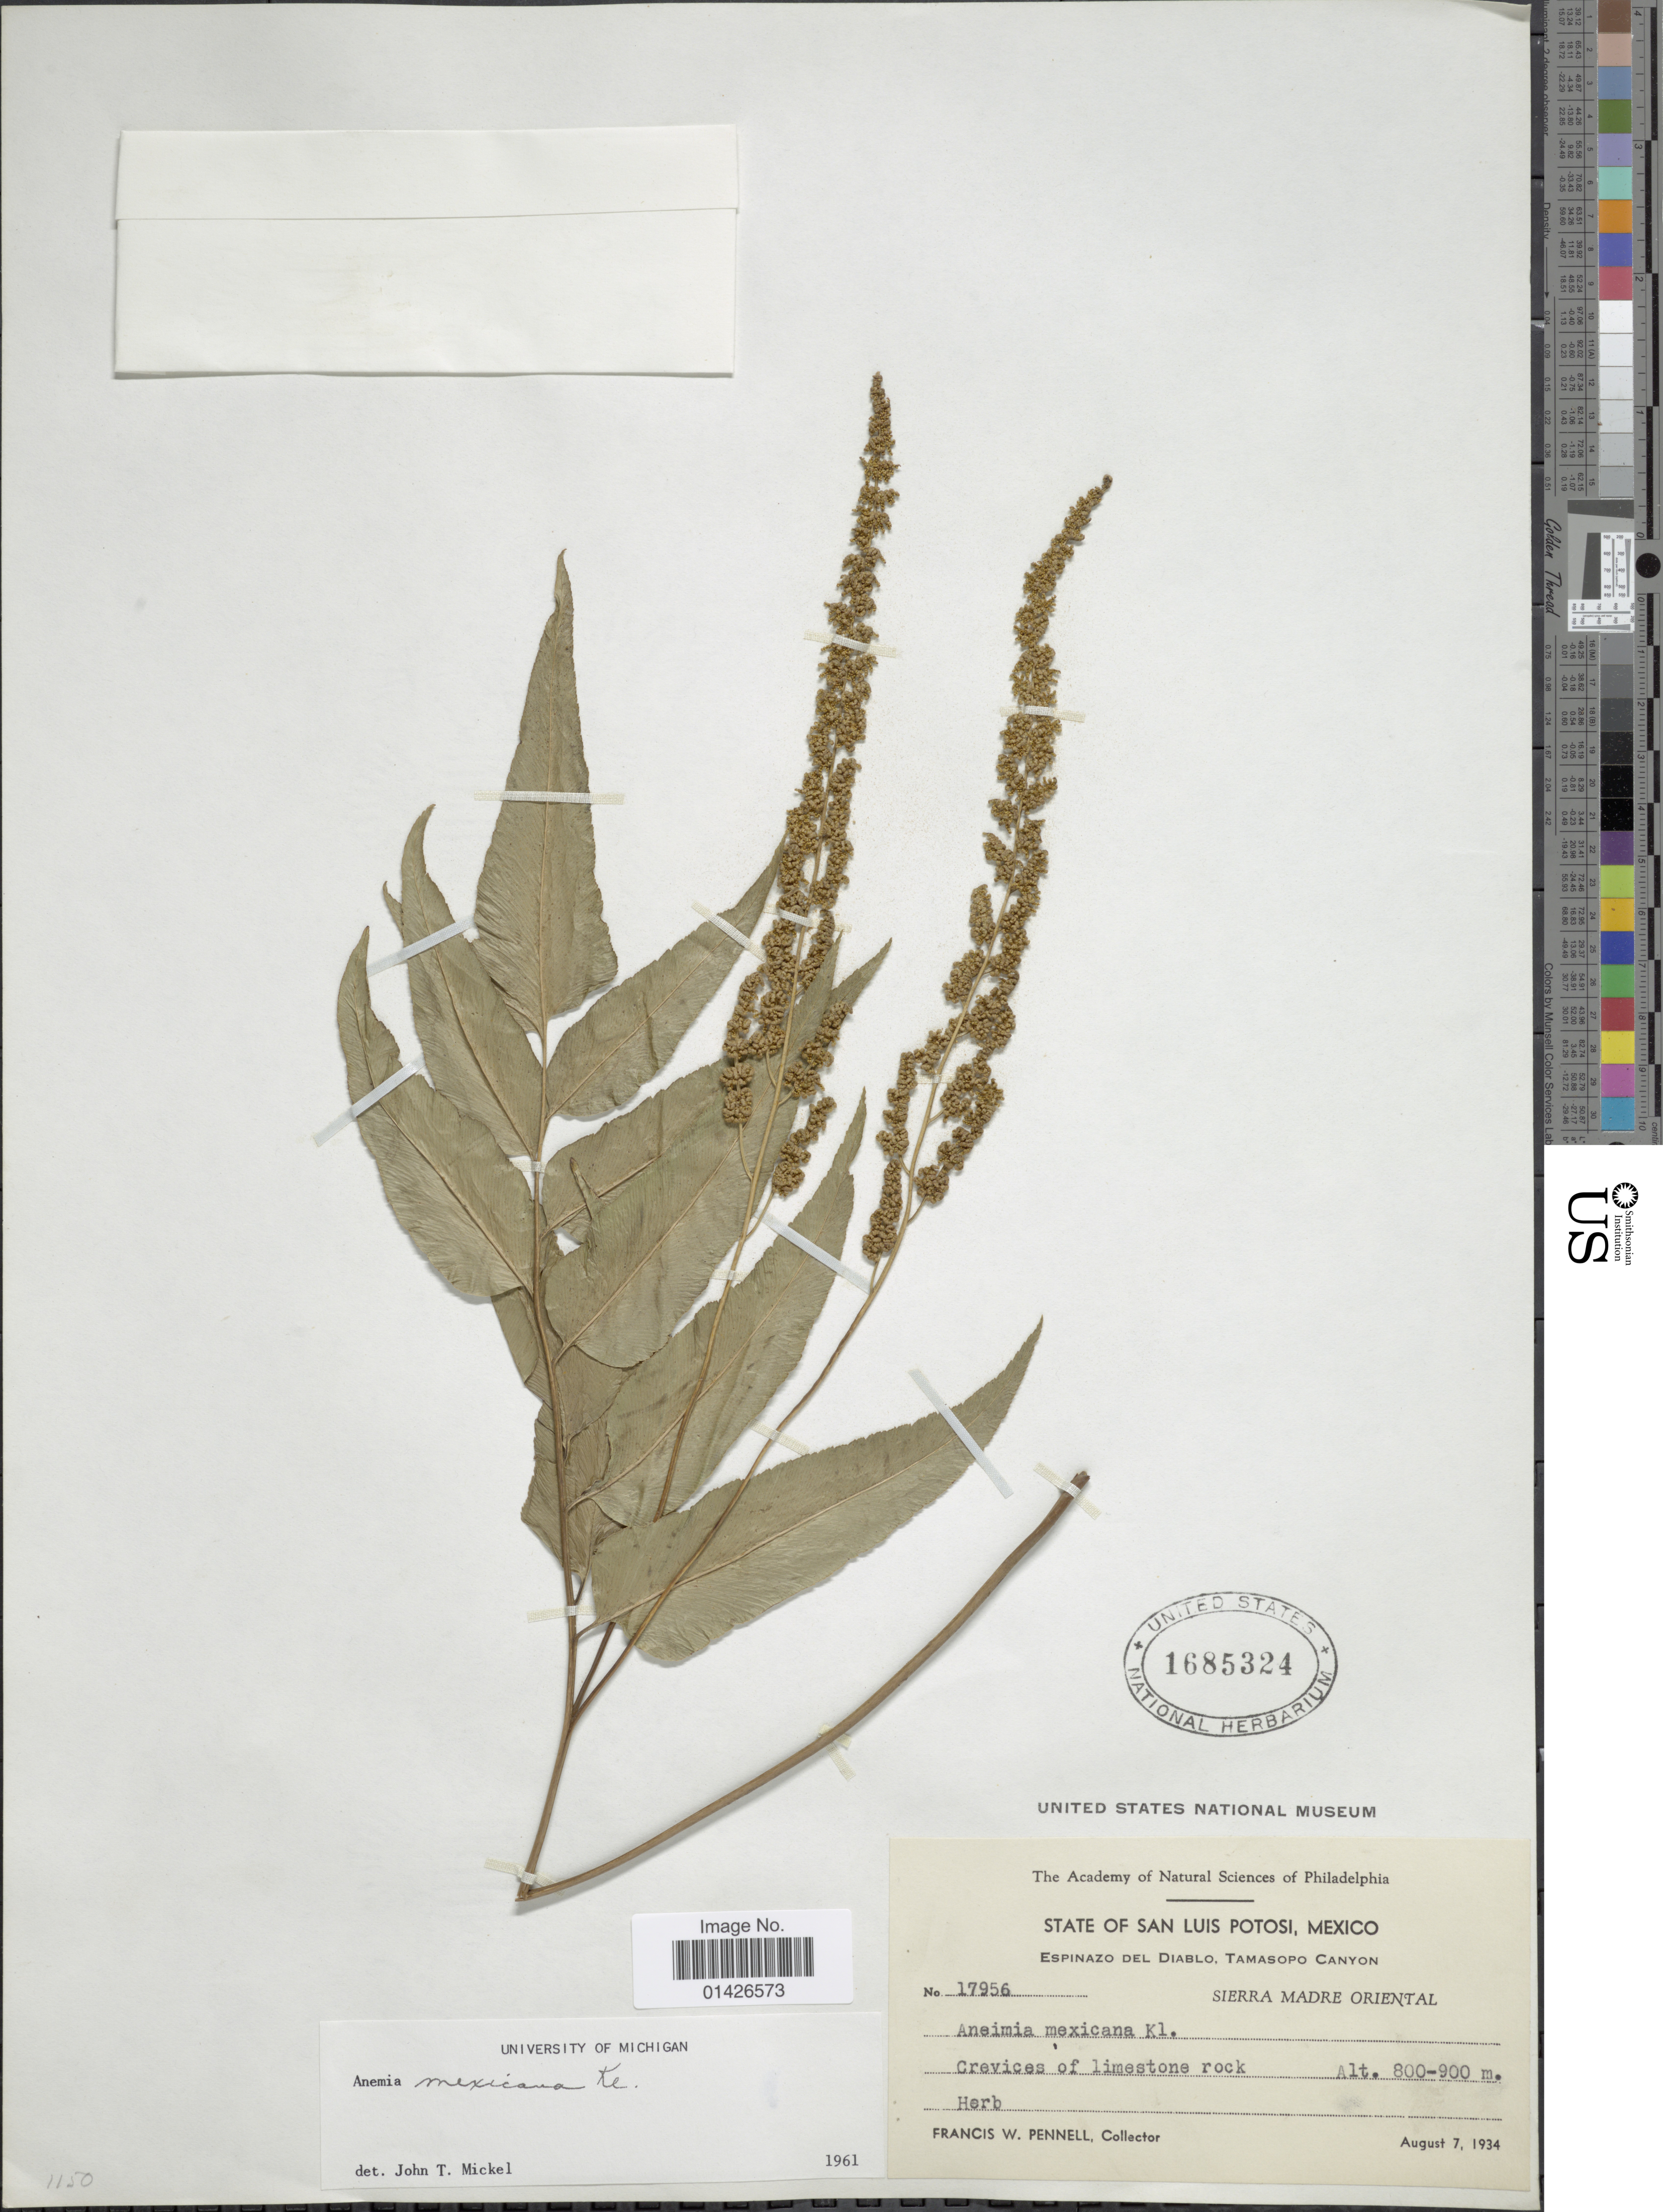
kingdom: Plantae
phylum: Tracheophyta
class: Polypodiopsida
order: Schizaeales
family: Anemiaceae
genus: Anemia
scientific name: Anemia mexicana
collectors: F. W. Pennell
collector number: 17956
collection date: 1934-08-07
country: Mexico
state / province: San Luis Potosí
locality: Espinazo del Diablo, Tamasopo Canyon, Sierra Madre Oriental, Crevices of limestone rocks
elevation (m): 800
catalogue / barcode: US 1685324